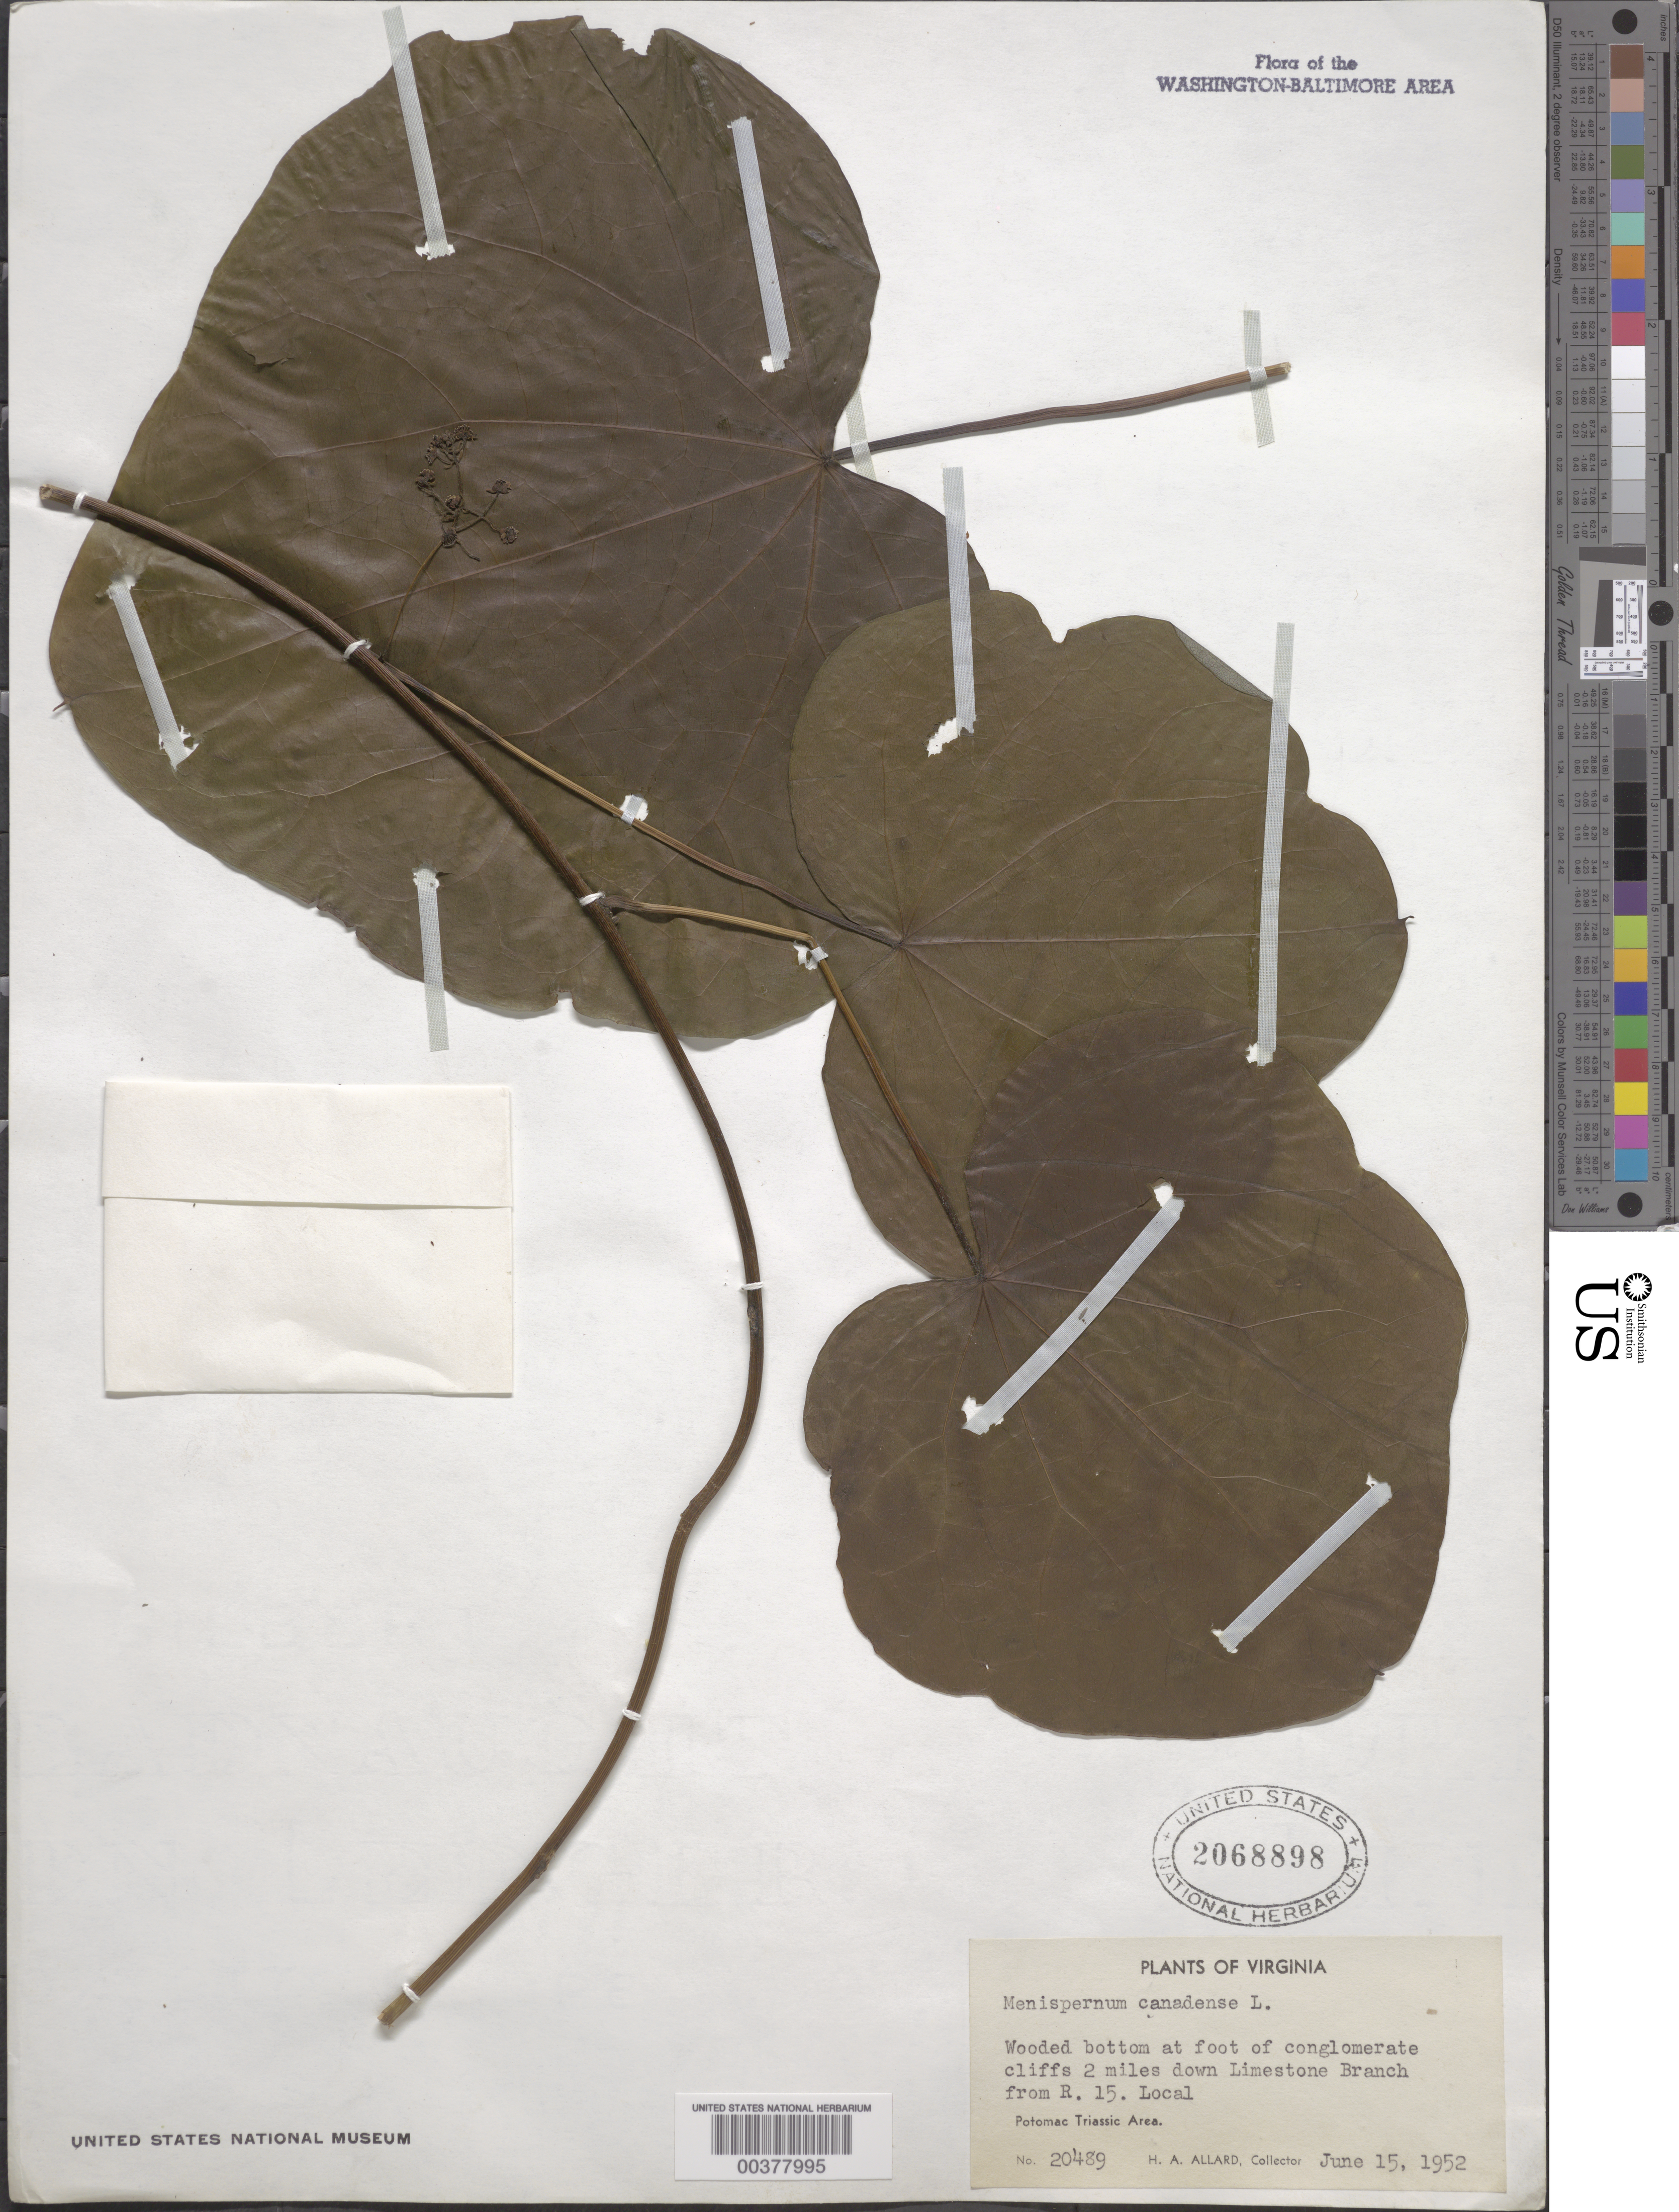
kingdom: Plantae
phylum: Tracheophyta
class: Magnoliopsida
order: Ranunculales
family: Menispermaceae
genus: Menispermum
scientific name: Menispermum canadense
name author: L.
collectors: H. A. Allard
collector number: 20489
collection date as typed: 15 Jun 1952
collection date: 1952-06-15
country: United States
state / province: Virginia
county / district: Loudoun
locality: Downstream from Route 15 on Limestone Branch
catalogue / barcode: US 2068898